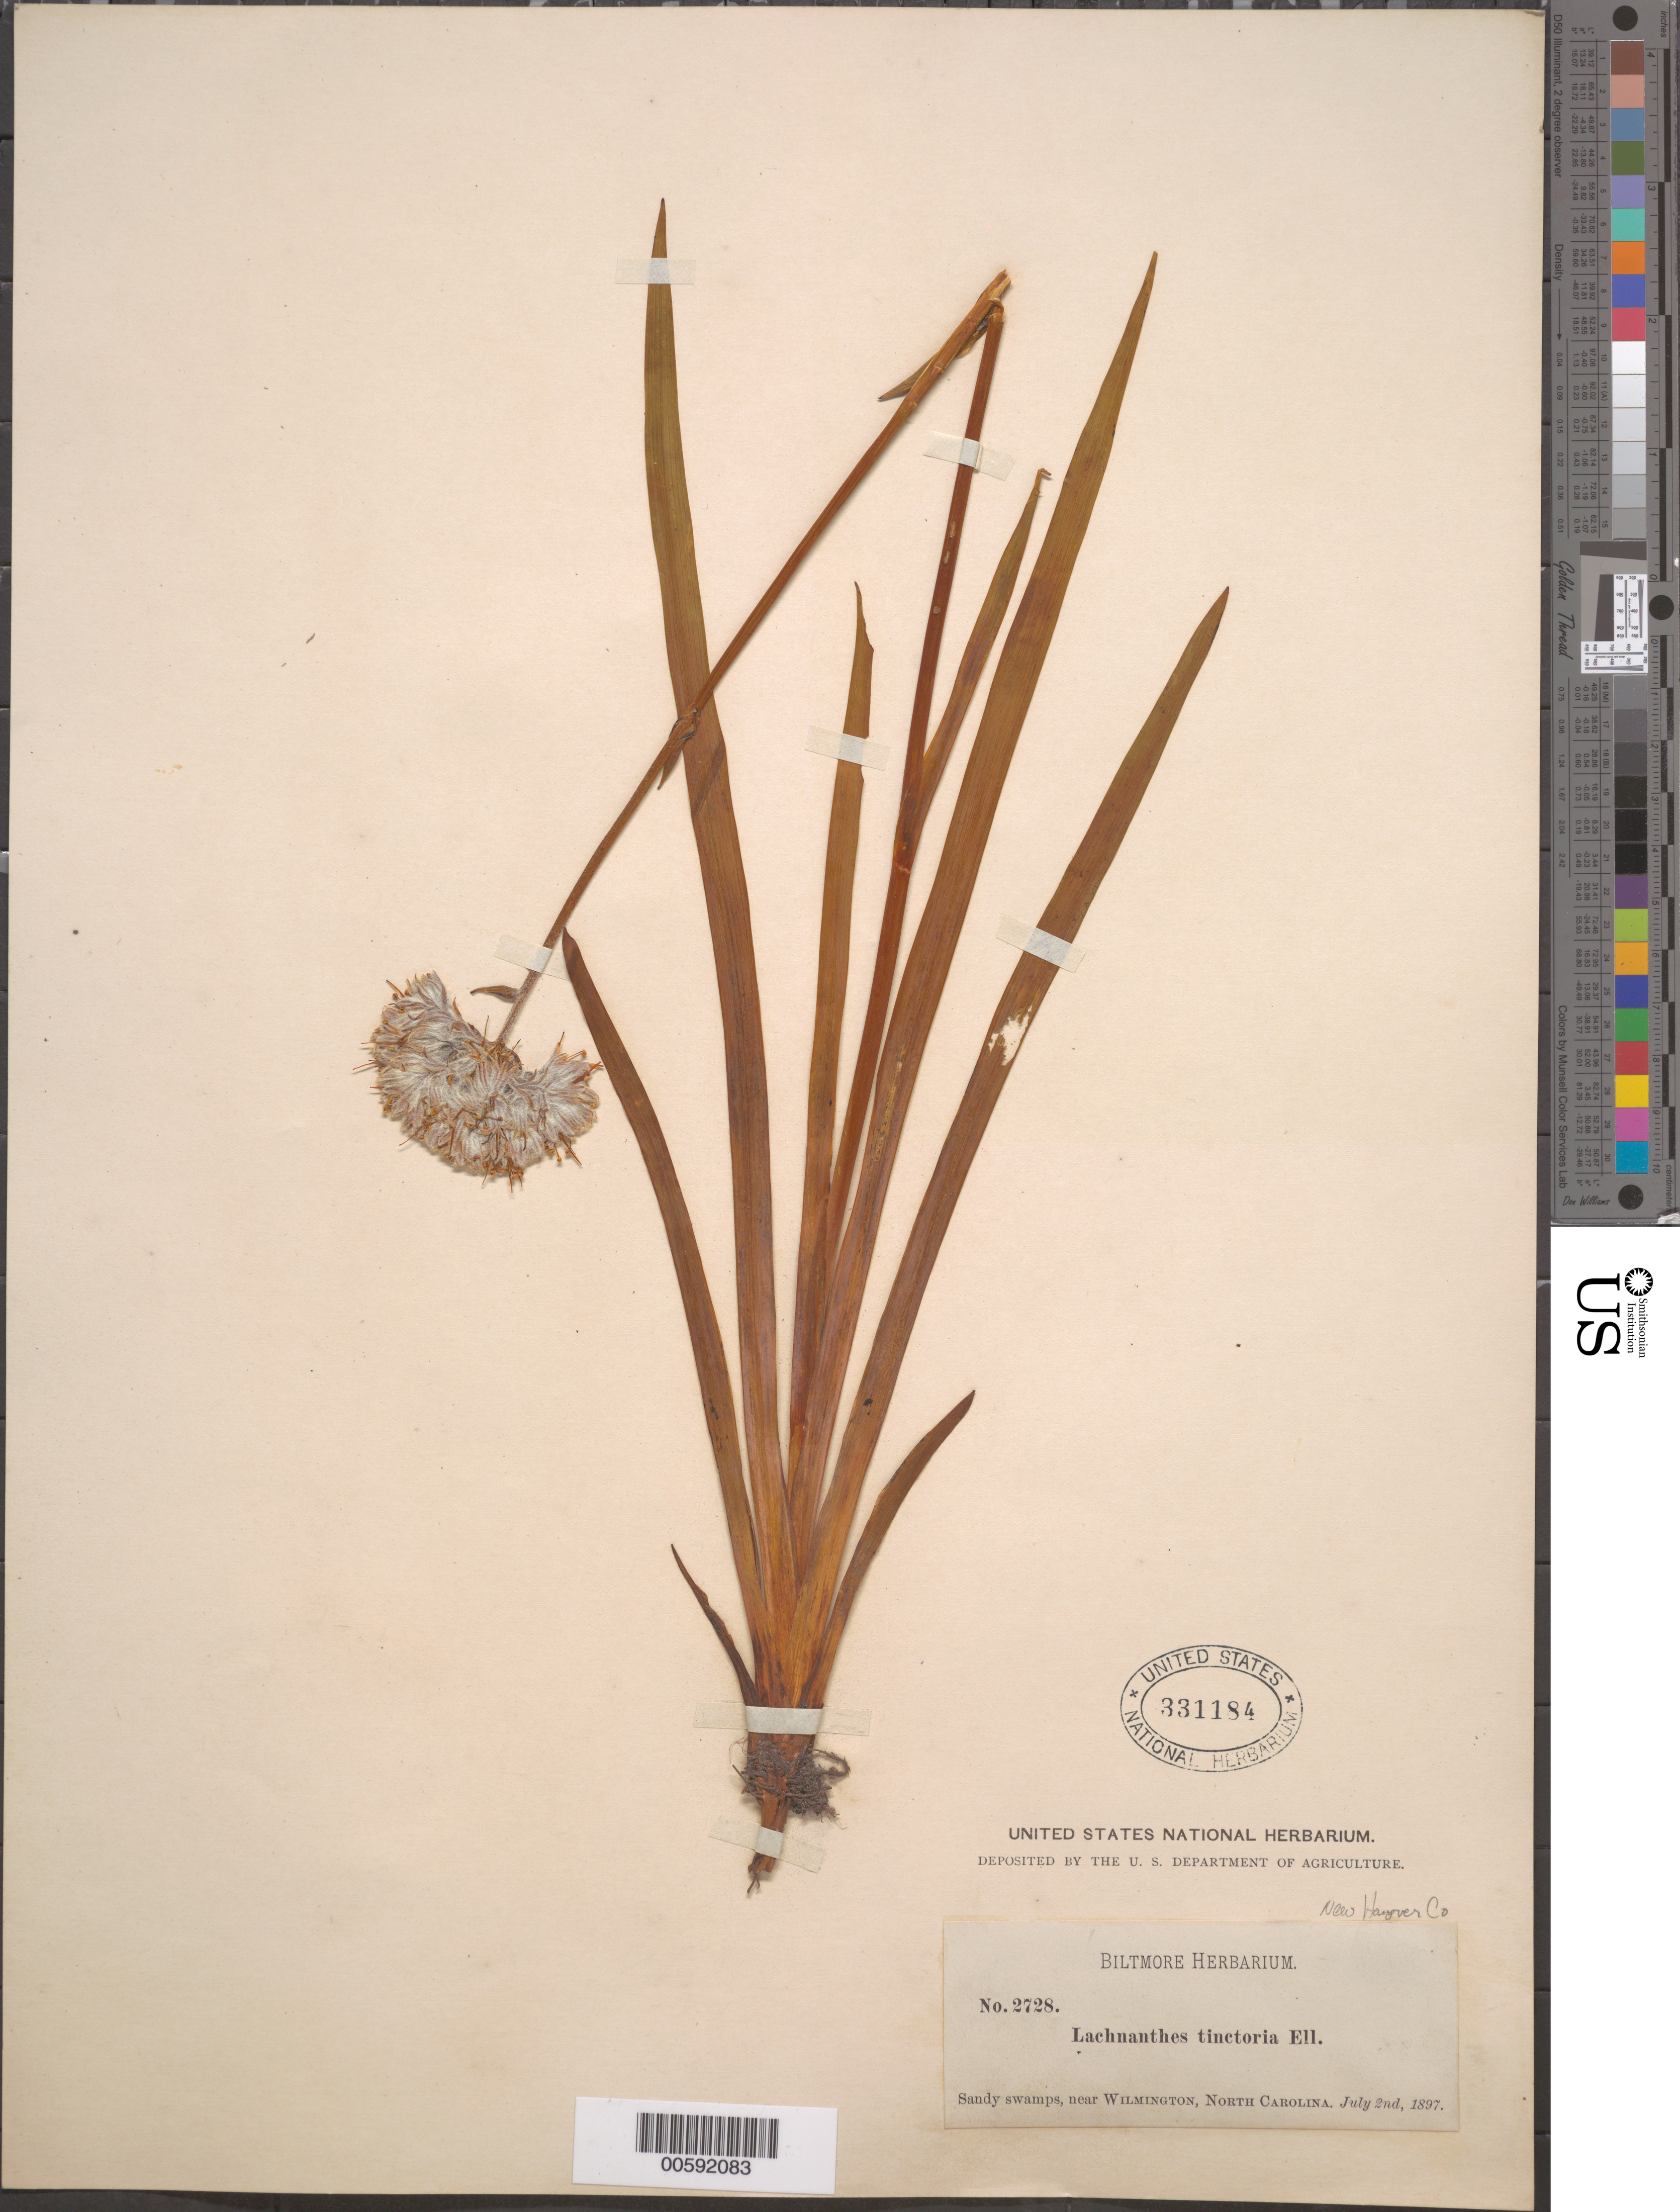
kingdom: Plantae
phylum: Tracheophyta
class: Liliopsida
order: Commelinales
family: Haemodoraceae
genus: Lachnanthes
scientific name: Lachnanthes tinctoria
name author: (Walter ex J.F. Gmel.) Elliott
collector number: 2728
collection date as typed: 02 Jul 1897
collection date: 1897-07-02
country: United States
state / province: North Carolina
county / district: New Hanover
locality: Wilmington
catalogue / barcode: US 331184